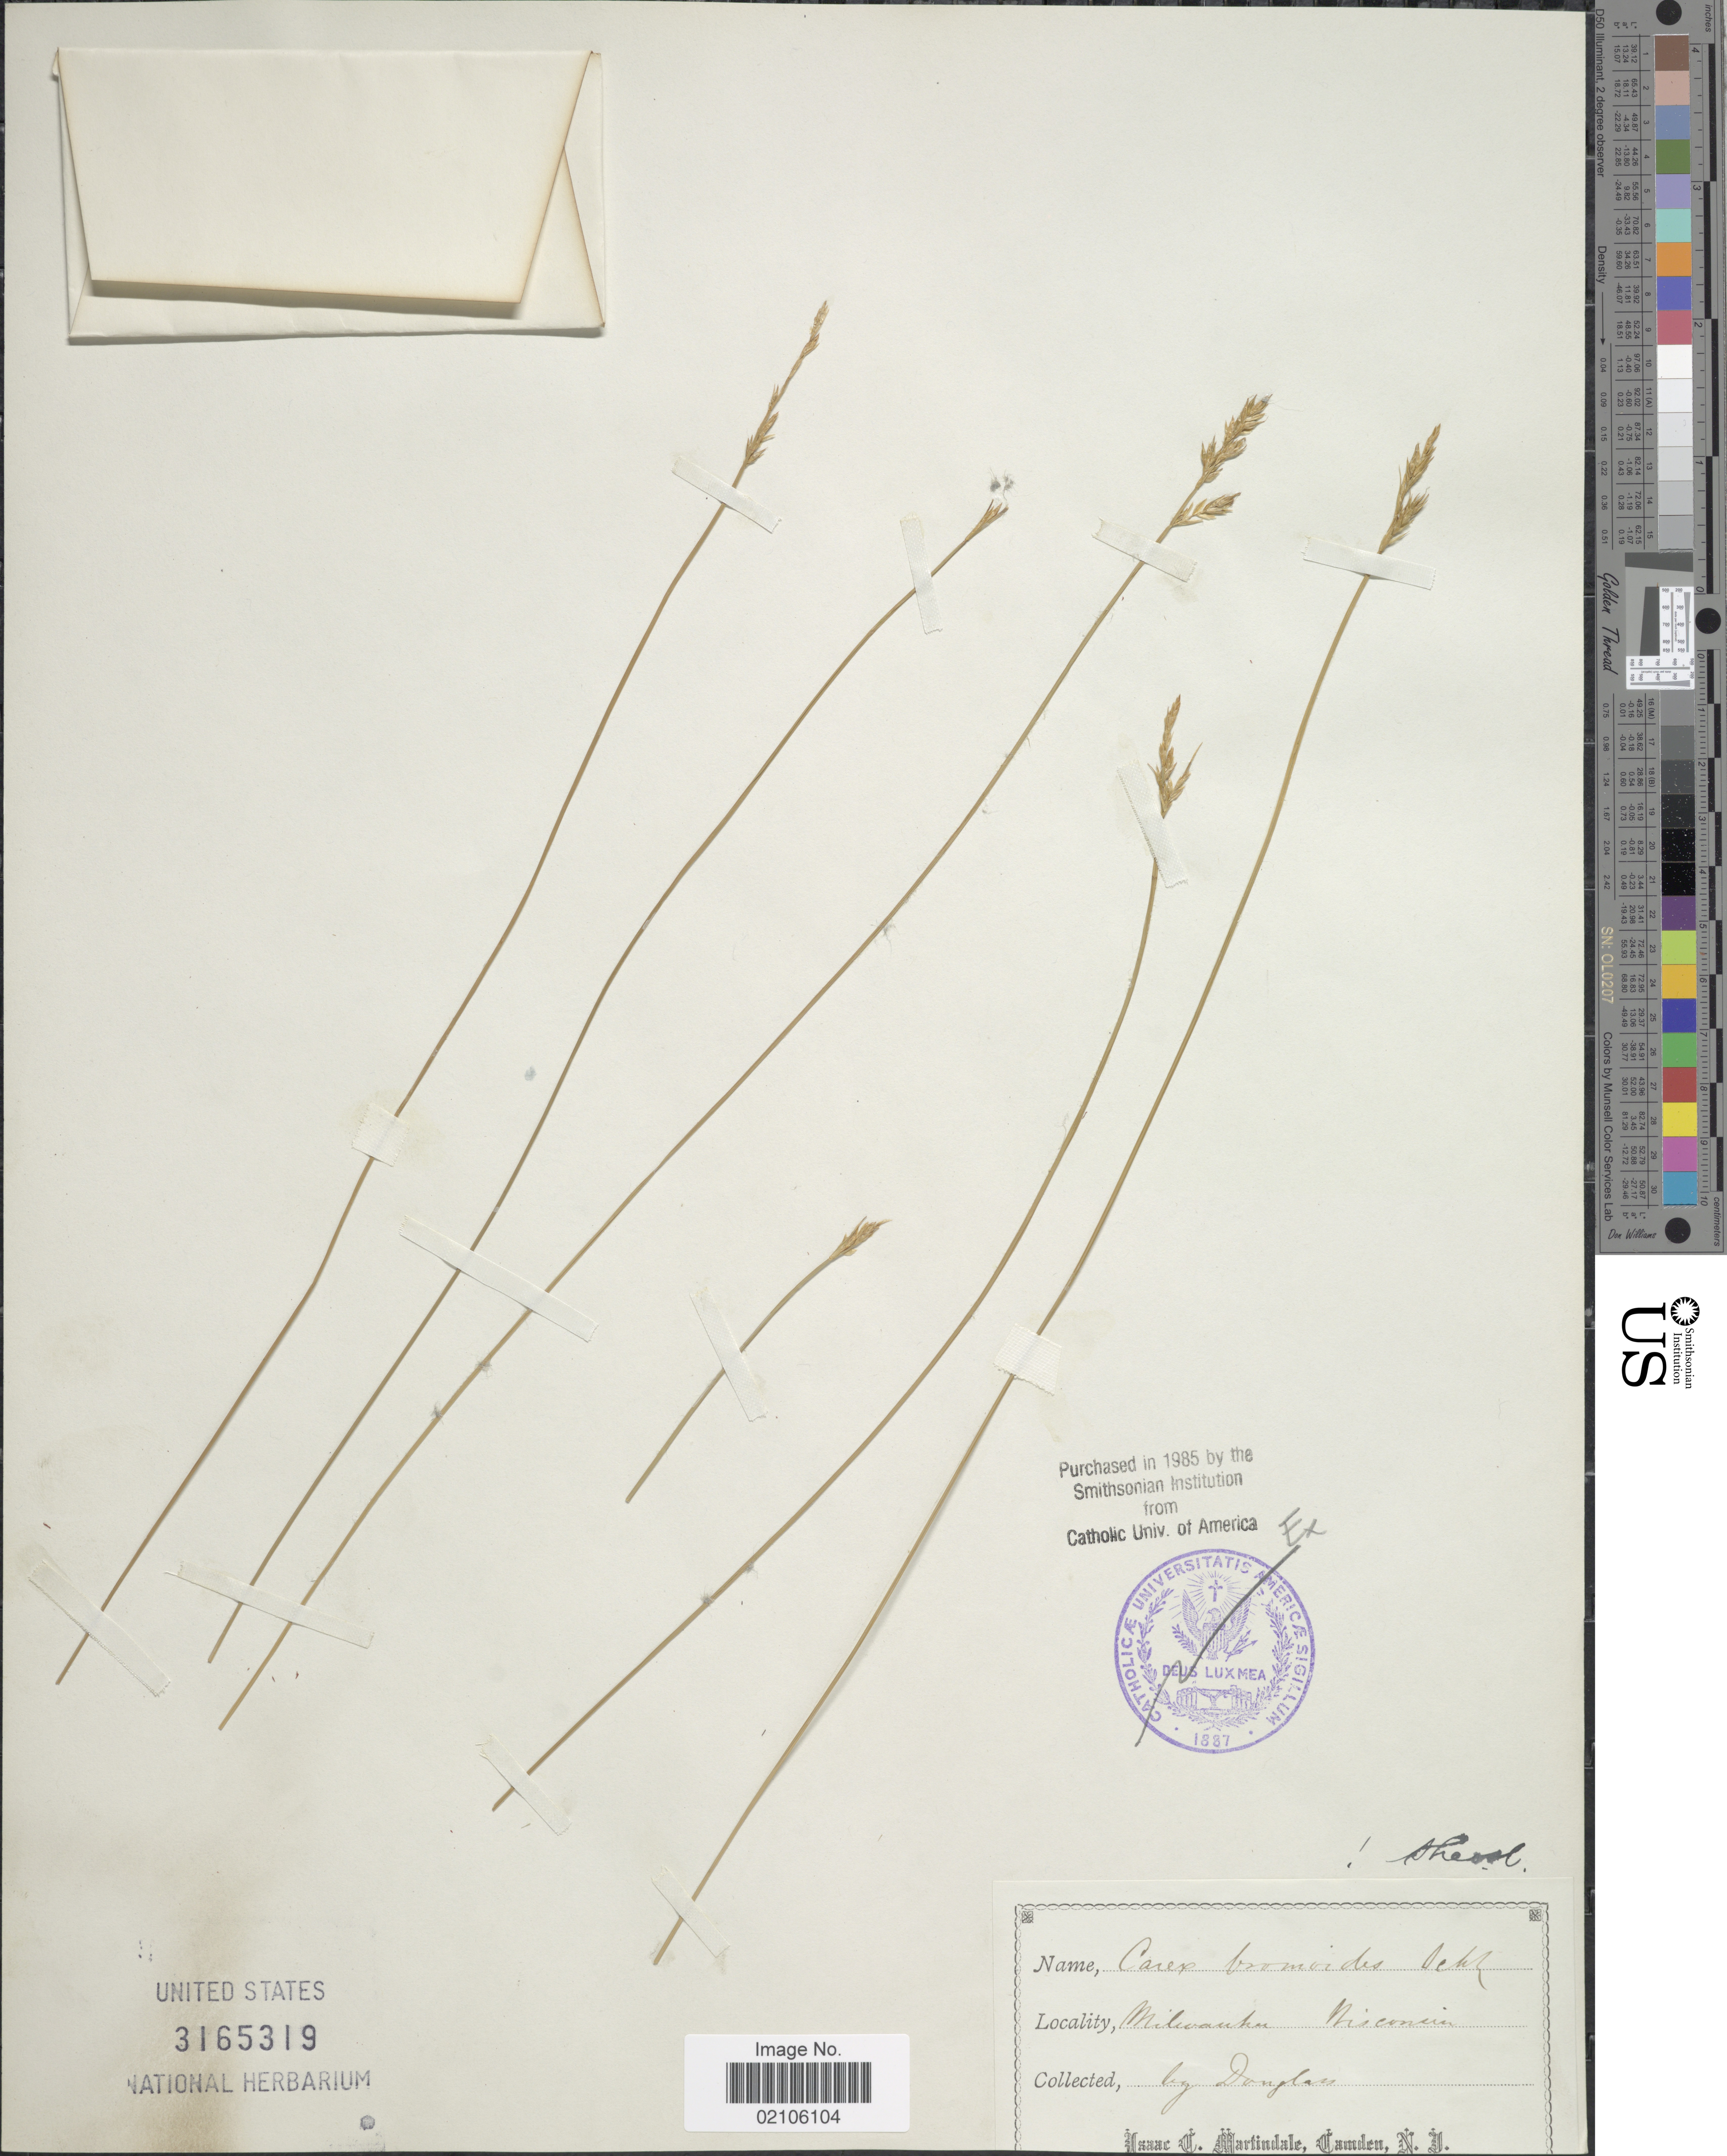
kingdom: Plantae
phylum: Tracheophyta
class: Liliopsida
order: Poales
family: Cyperaceae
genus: Carex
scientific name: Carex bromoides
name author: Willd.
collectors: I. C. Martindale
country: United States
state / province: Wisconsin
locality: Milwauku by Douglas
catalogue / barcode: US 3165319